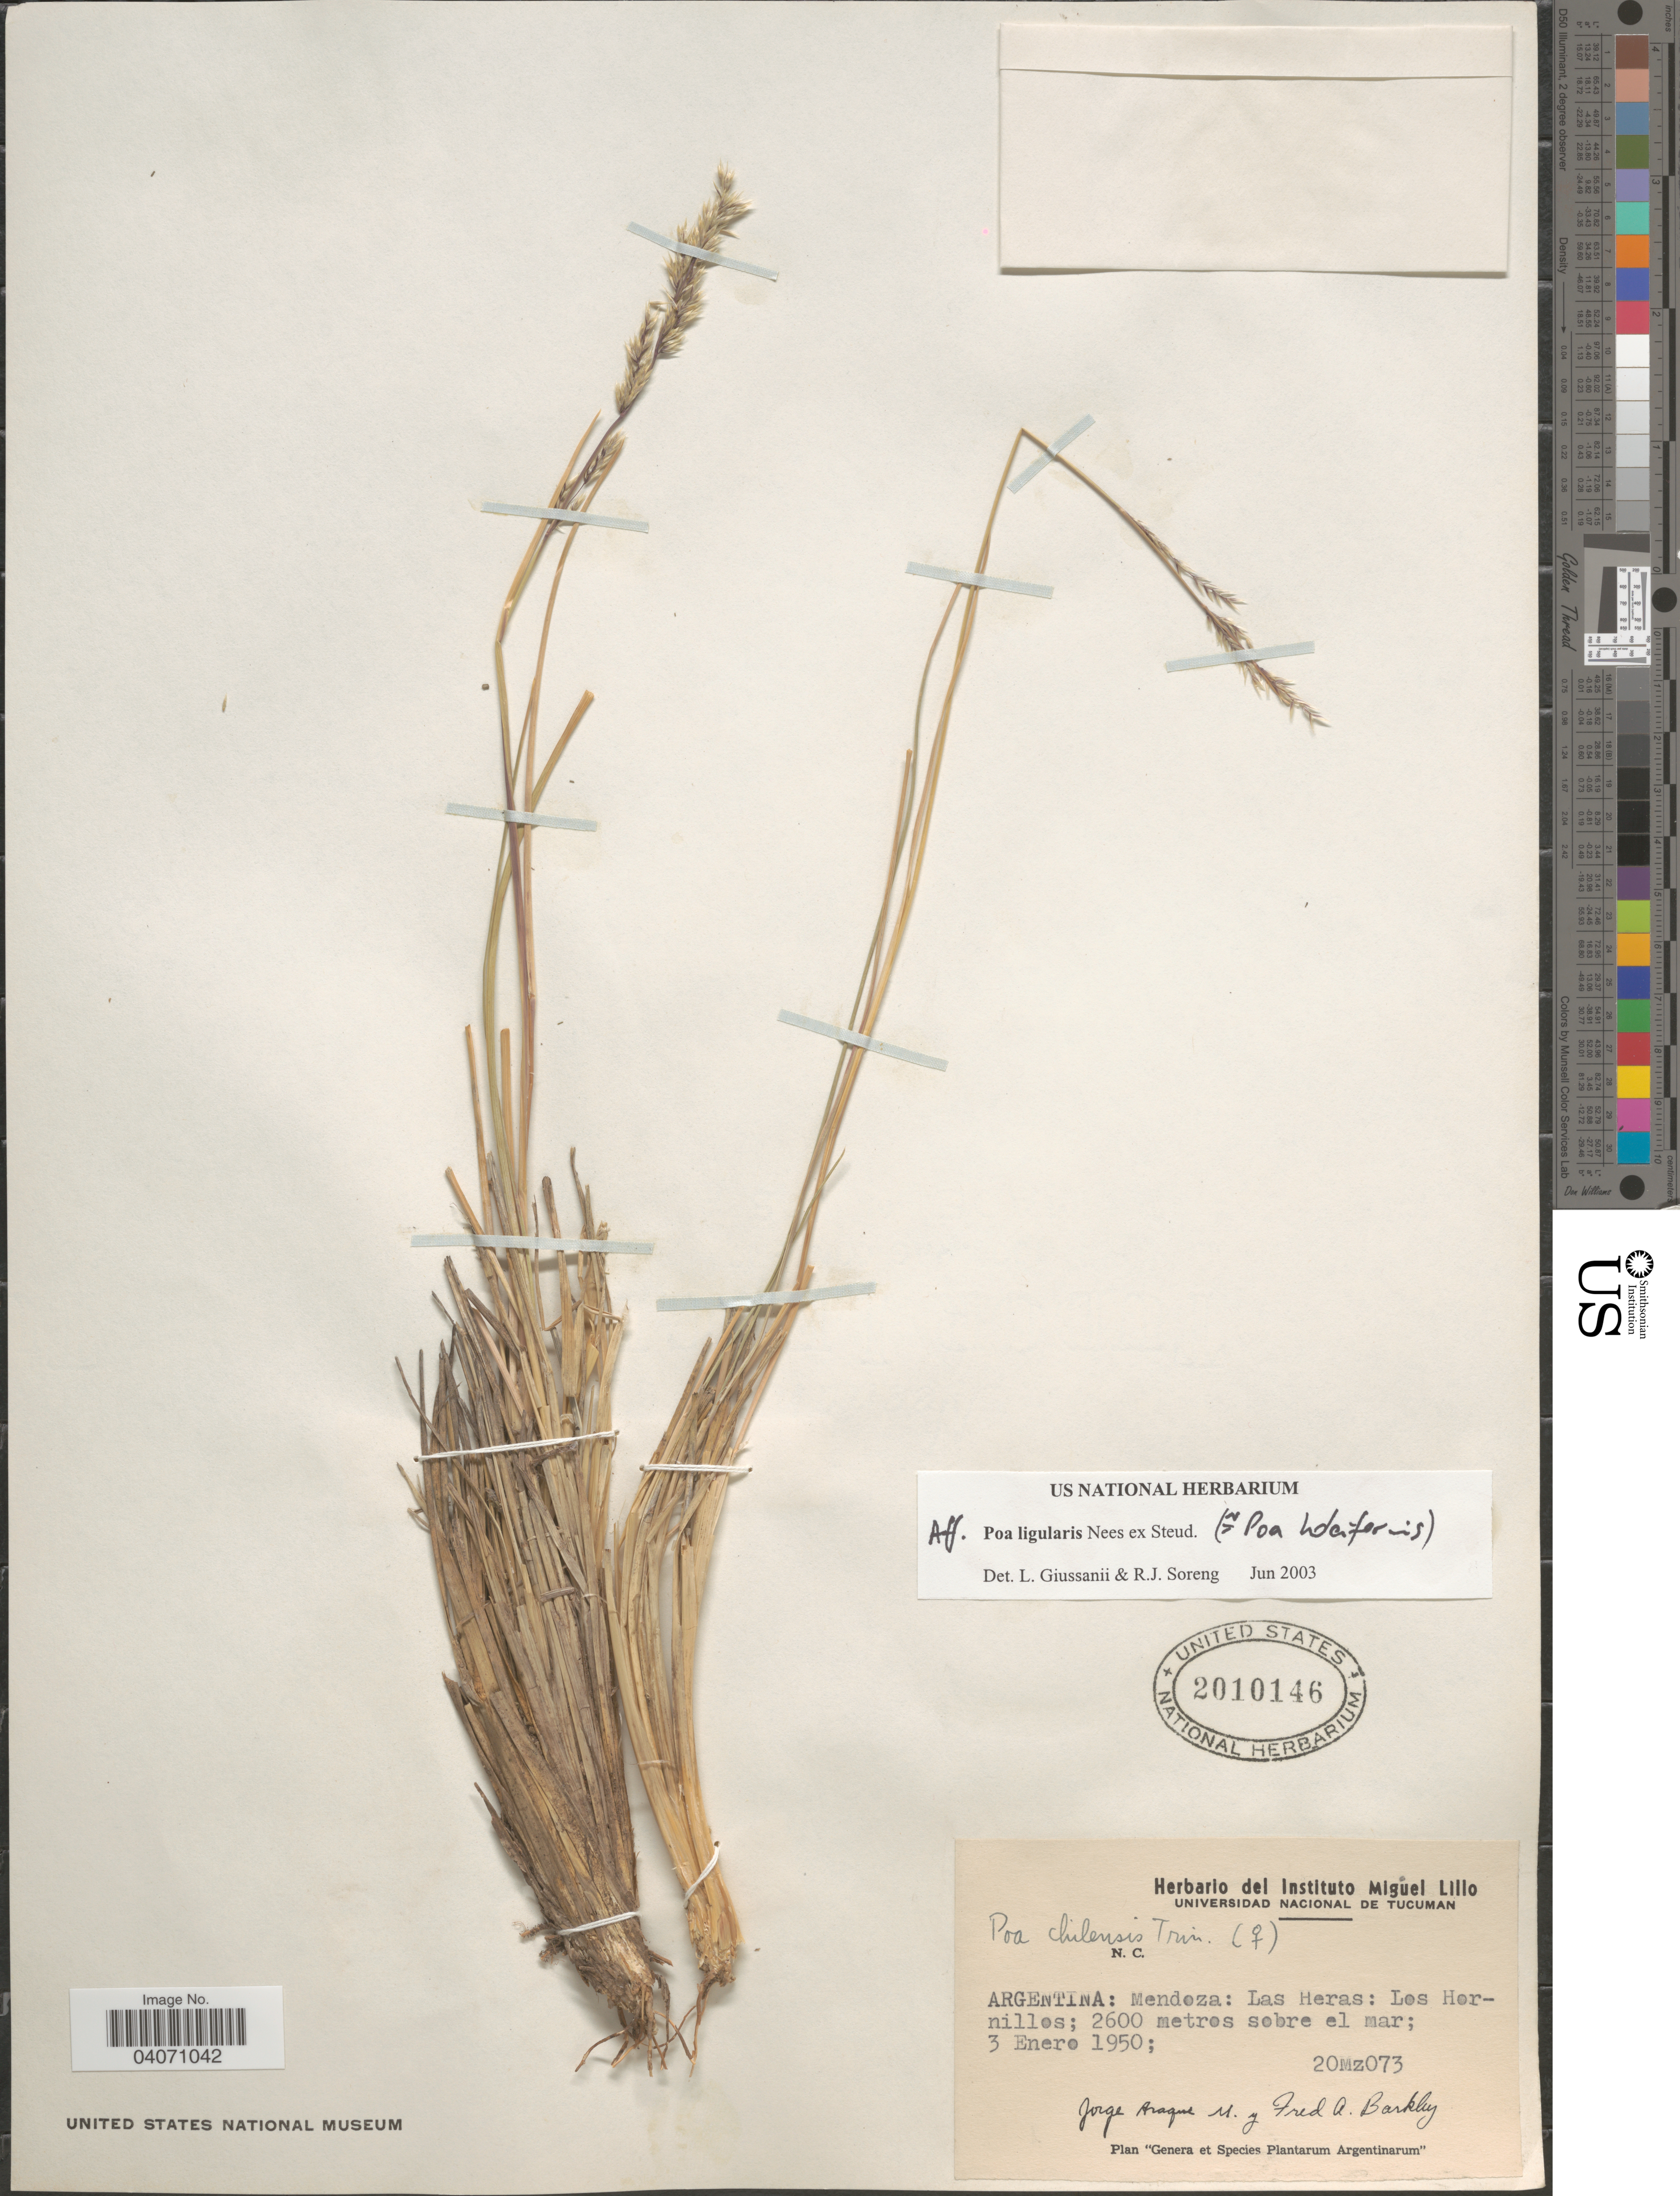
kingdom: Plantae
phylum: Tracheophyta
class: Liliopsida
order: Poales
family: Poaceae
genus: Poa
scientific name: Poa ligularis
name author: Nees ex Steud.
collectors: J. Araque Molina & F. A. Barkley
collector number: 20Mz073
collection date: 1950-01-03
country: Argentina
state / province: Mendoza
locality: Las Heras: Los Hornillos.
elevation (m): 2600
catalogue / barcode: US 2010146